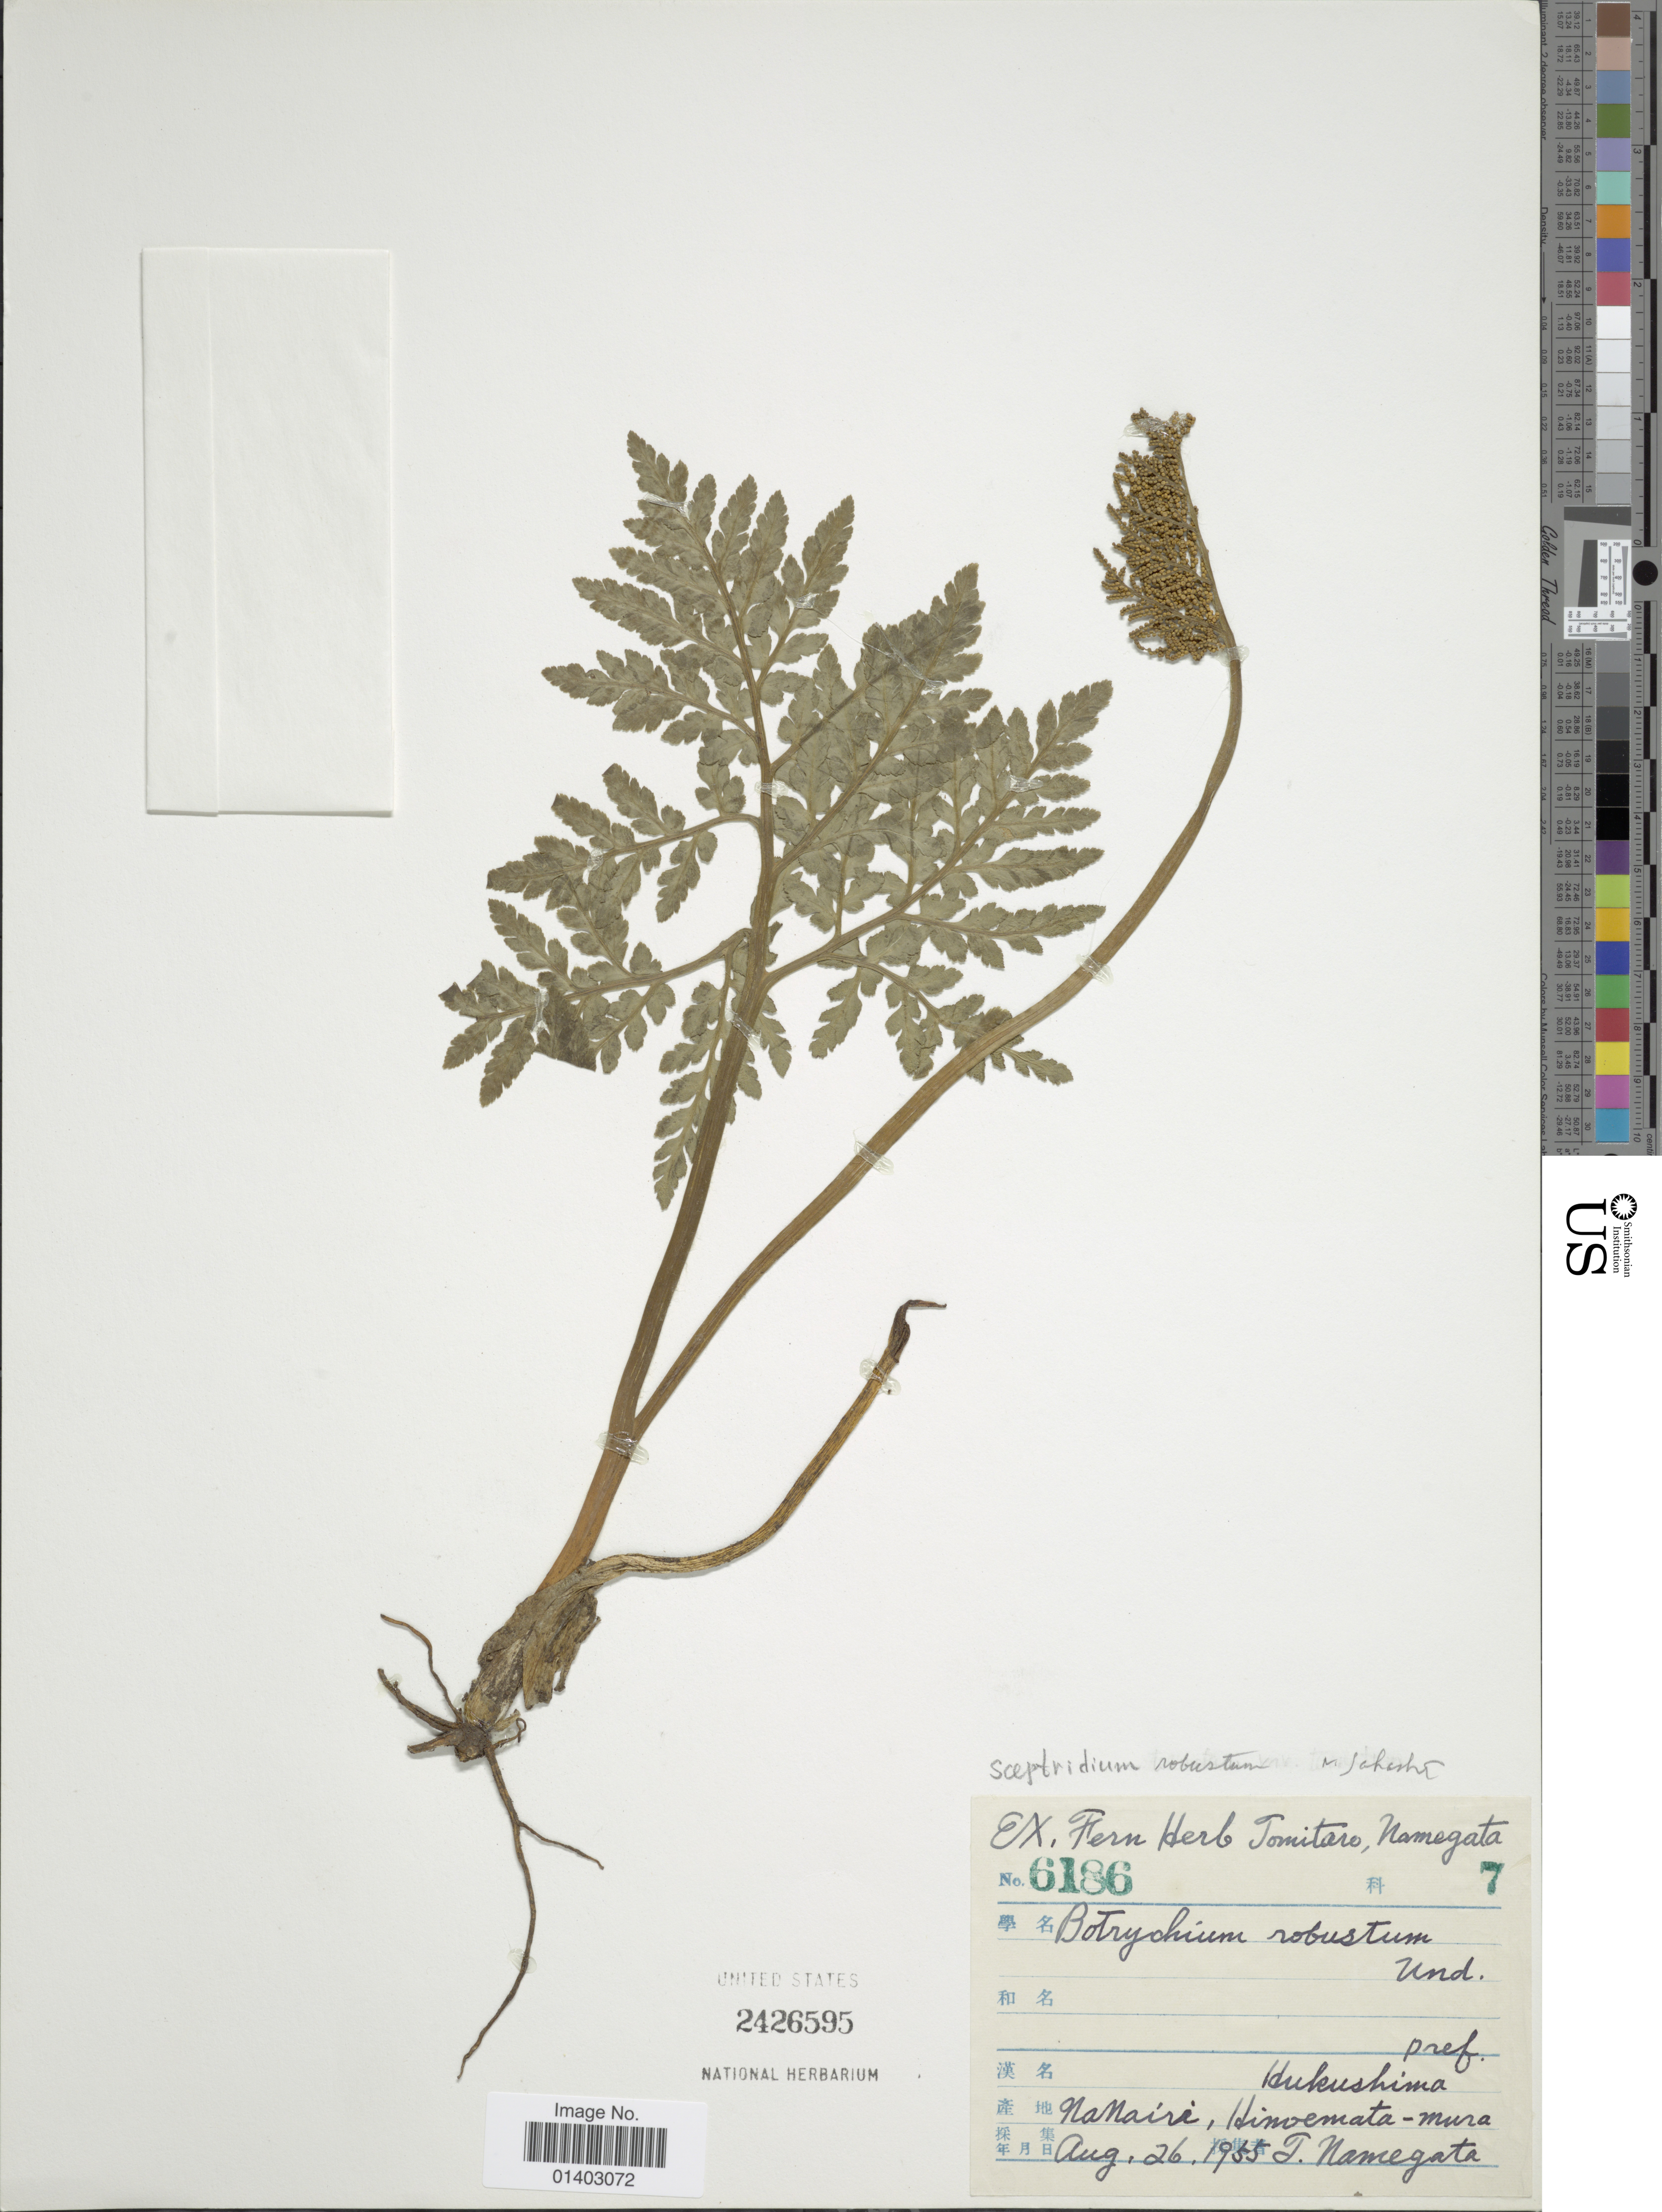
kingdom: Plantae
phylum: Tracheophyta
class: Polypodiopsida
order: Ophioglossales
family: Ophioglossaceae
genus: Botrychium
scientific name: Botrychium robustum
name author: (Rupr.) Underw.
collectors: ex herb. Tomitaro Namegata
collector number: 6186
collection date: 1955-08-26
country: Japan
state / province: Hukusima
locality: Nanaire, Hinoemata-mura.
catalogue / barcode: US 2426595